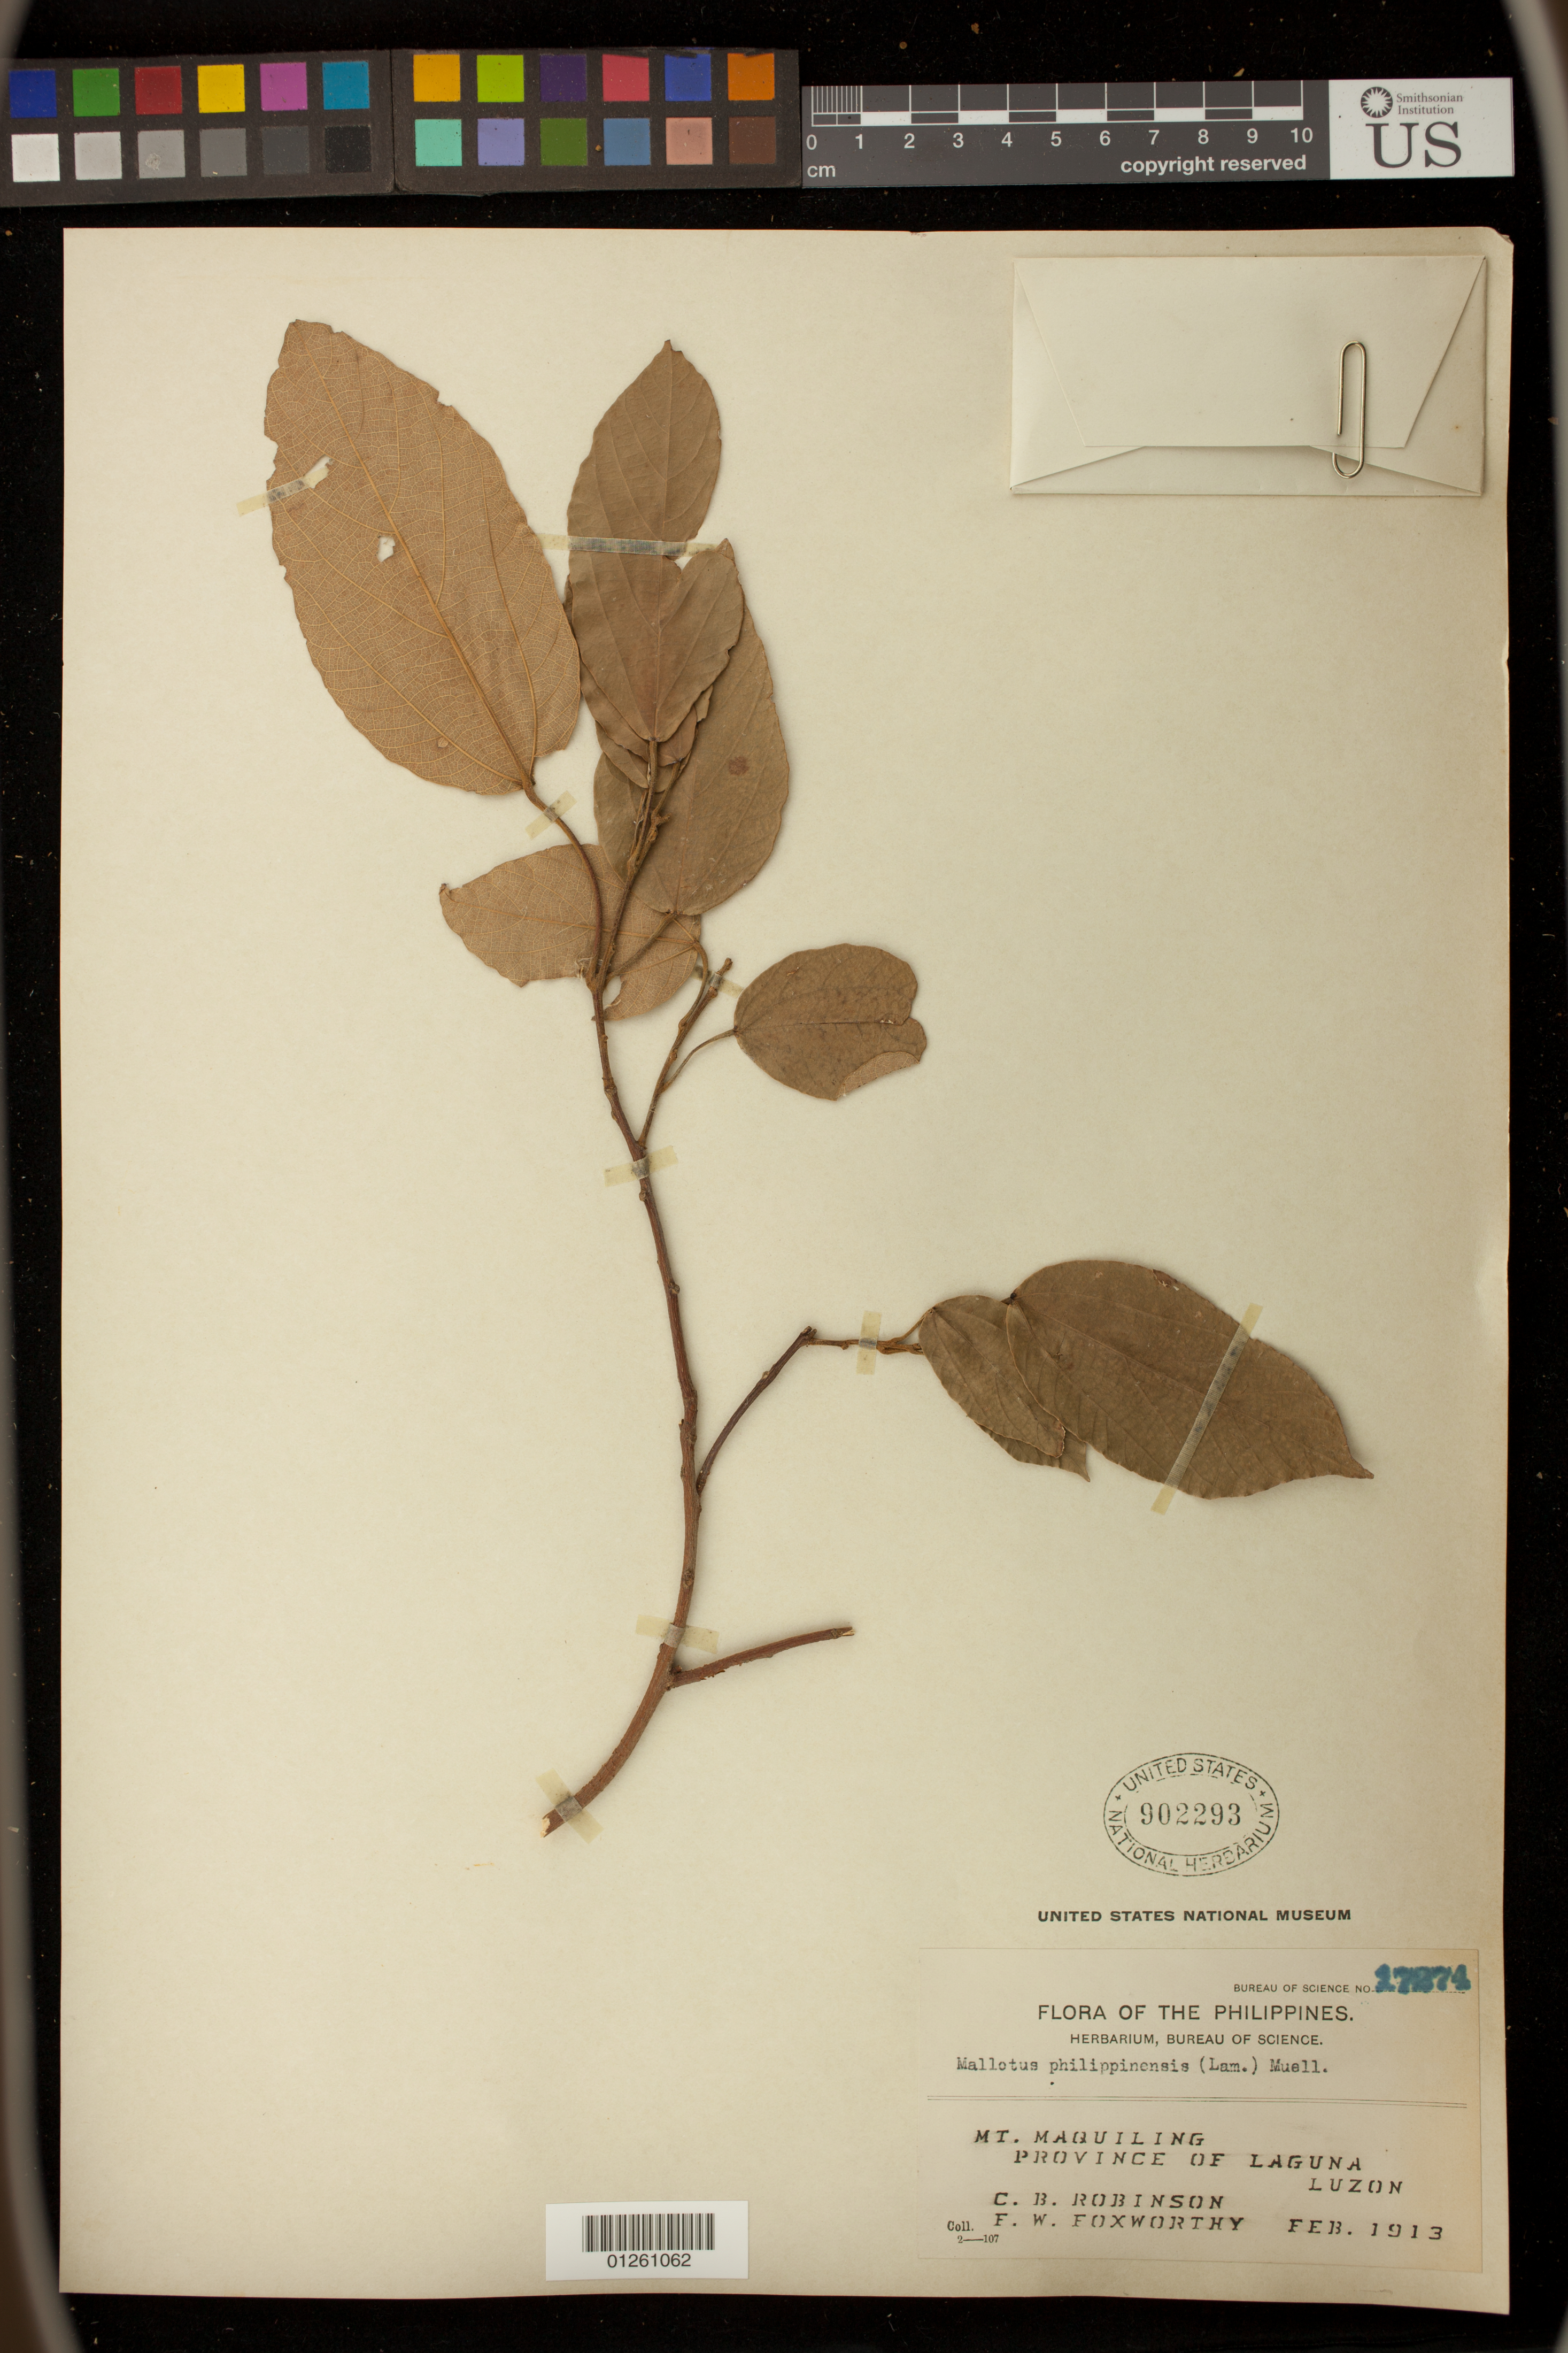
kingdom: Plantae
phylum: Tracheophyta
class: Magnoliopsida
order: Malpighiales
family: Euphorbiaceae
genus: Mallotus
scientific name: Mallotus philippensis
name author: (Lam.) Müll. Arg.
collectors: C. Robinson & F. W. Foxworthy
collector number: Bur. Sci. 17274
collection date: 1913-02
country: Philippines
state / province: Calabarzon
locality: Mt. Maquiling. Provence of Laguna, Luzon.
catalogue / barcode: US 902293